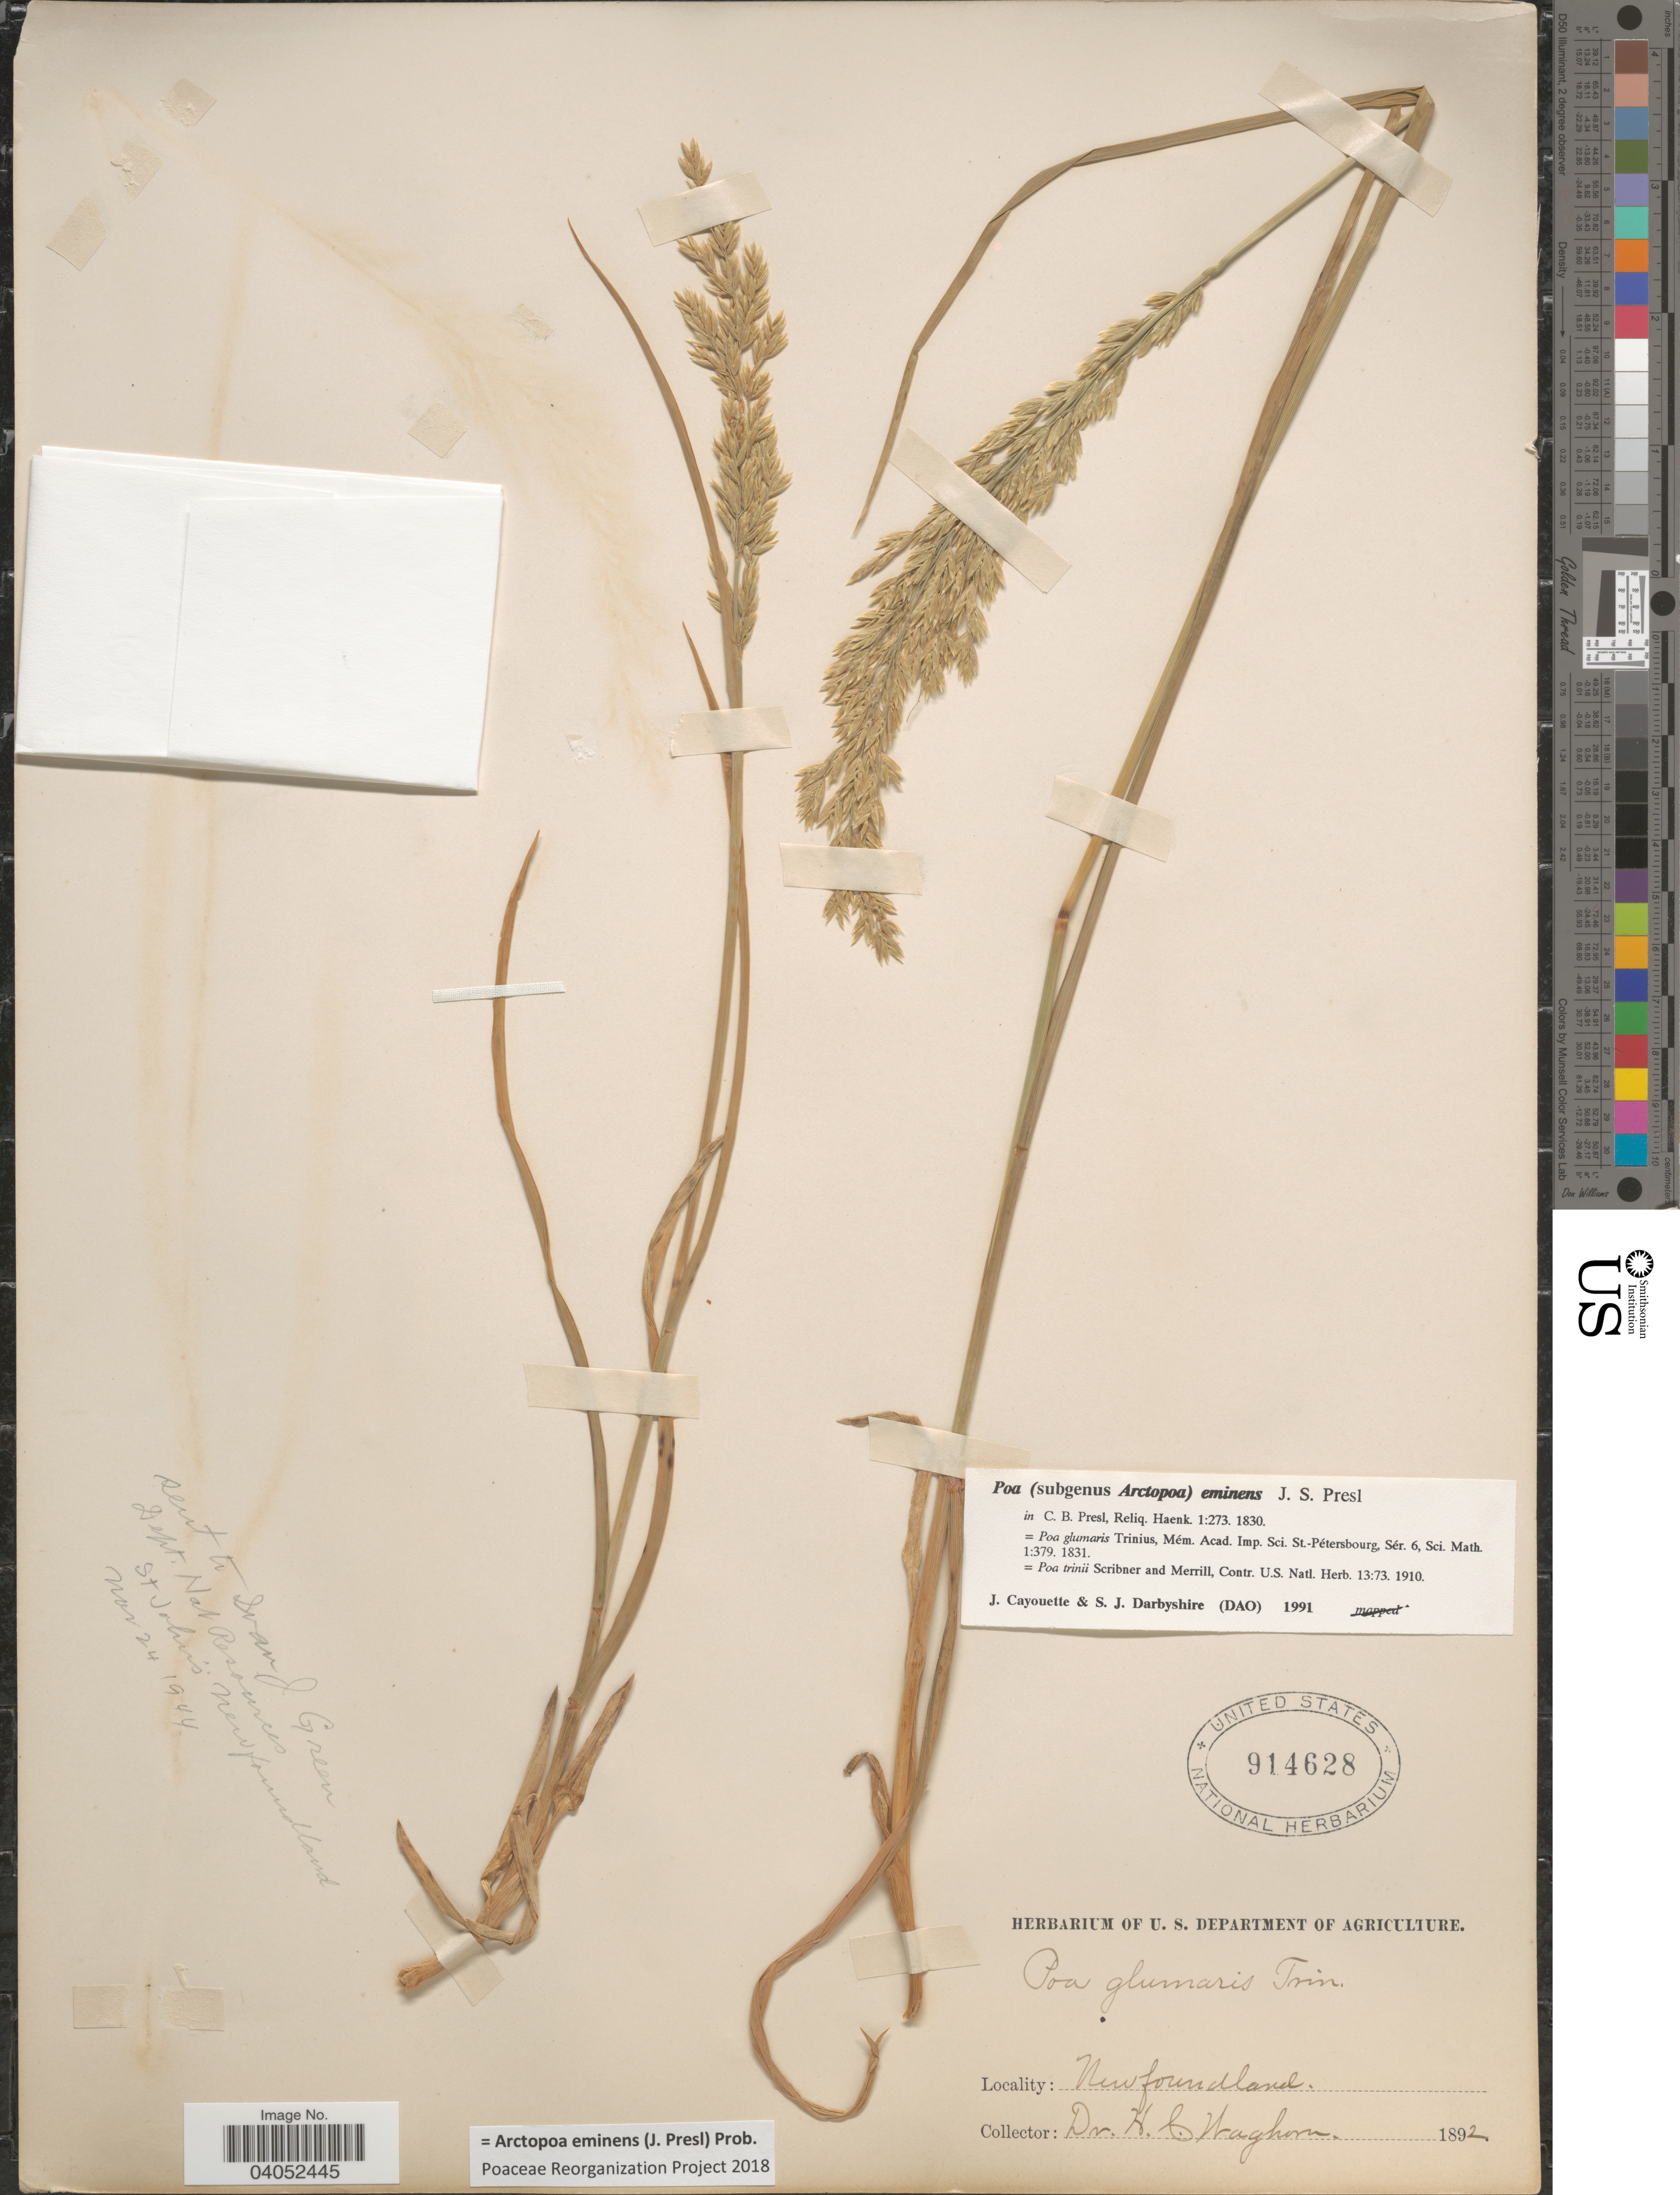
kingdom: Plantae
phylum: Tracheophyta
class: Liliopsida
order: Poales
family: Poaceae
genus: Arctopoa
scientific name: Arctopoa eminens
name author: (J. Presl) Prob.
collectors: H. Waghorn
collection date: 1892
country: Canada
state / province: Newfoundland and Labrador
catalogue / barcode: US 914628